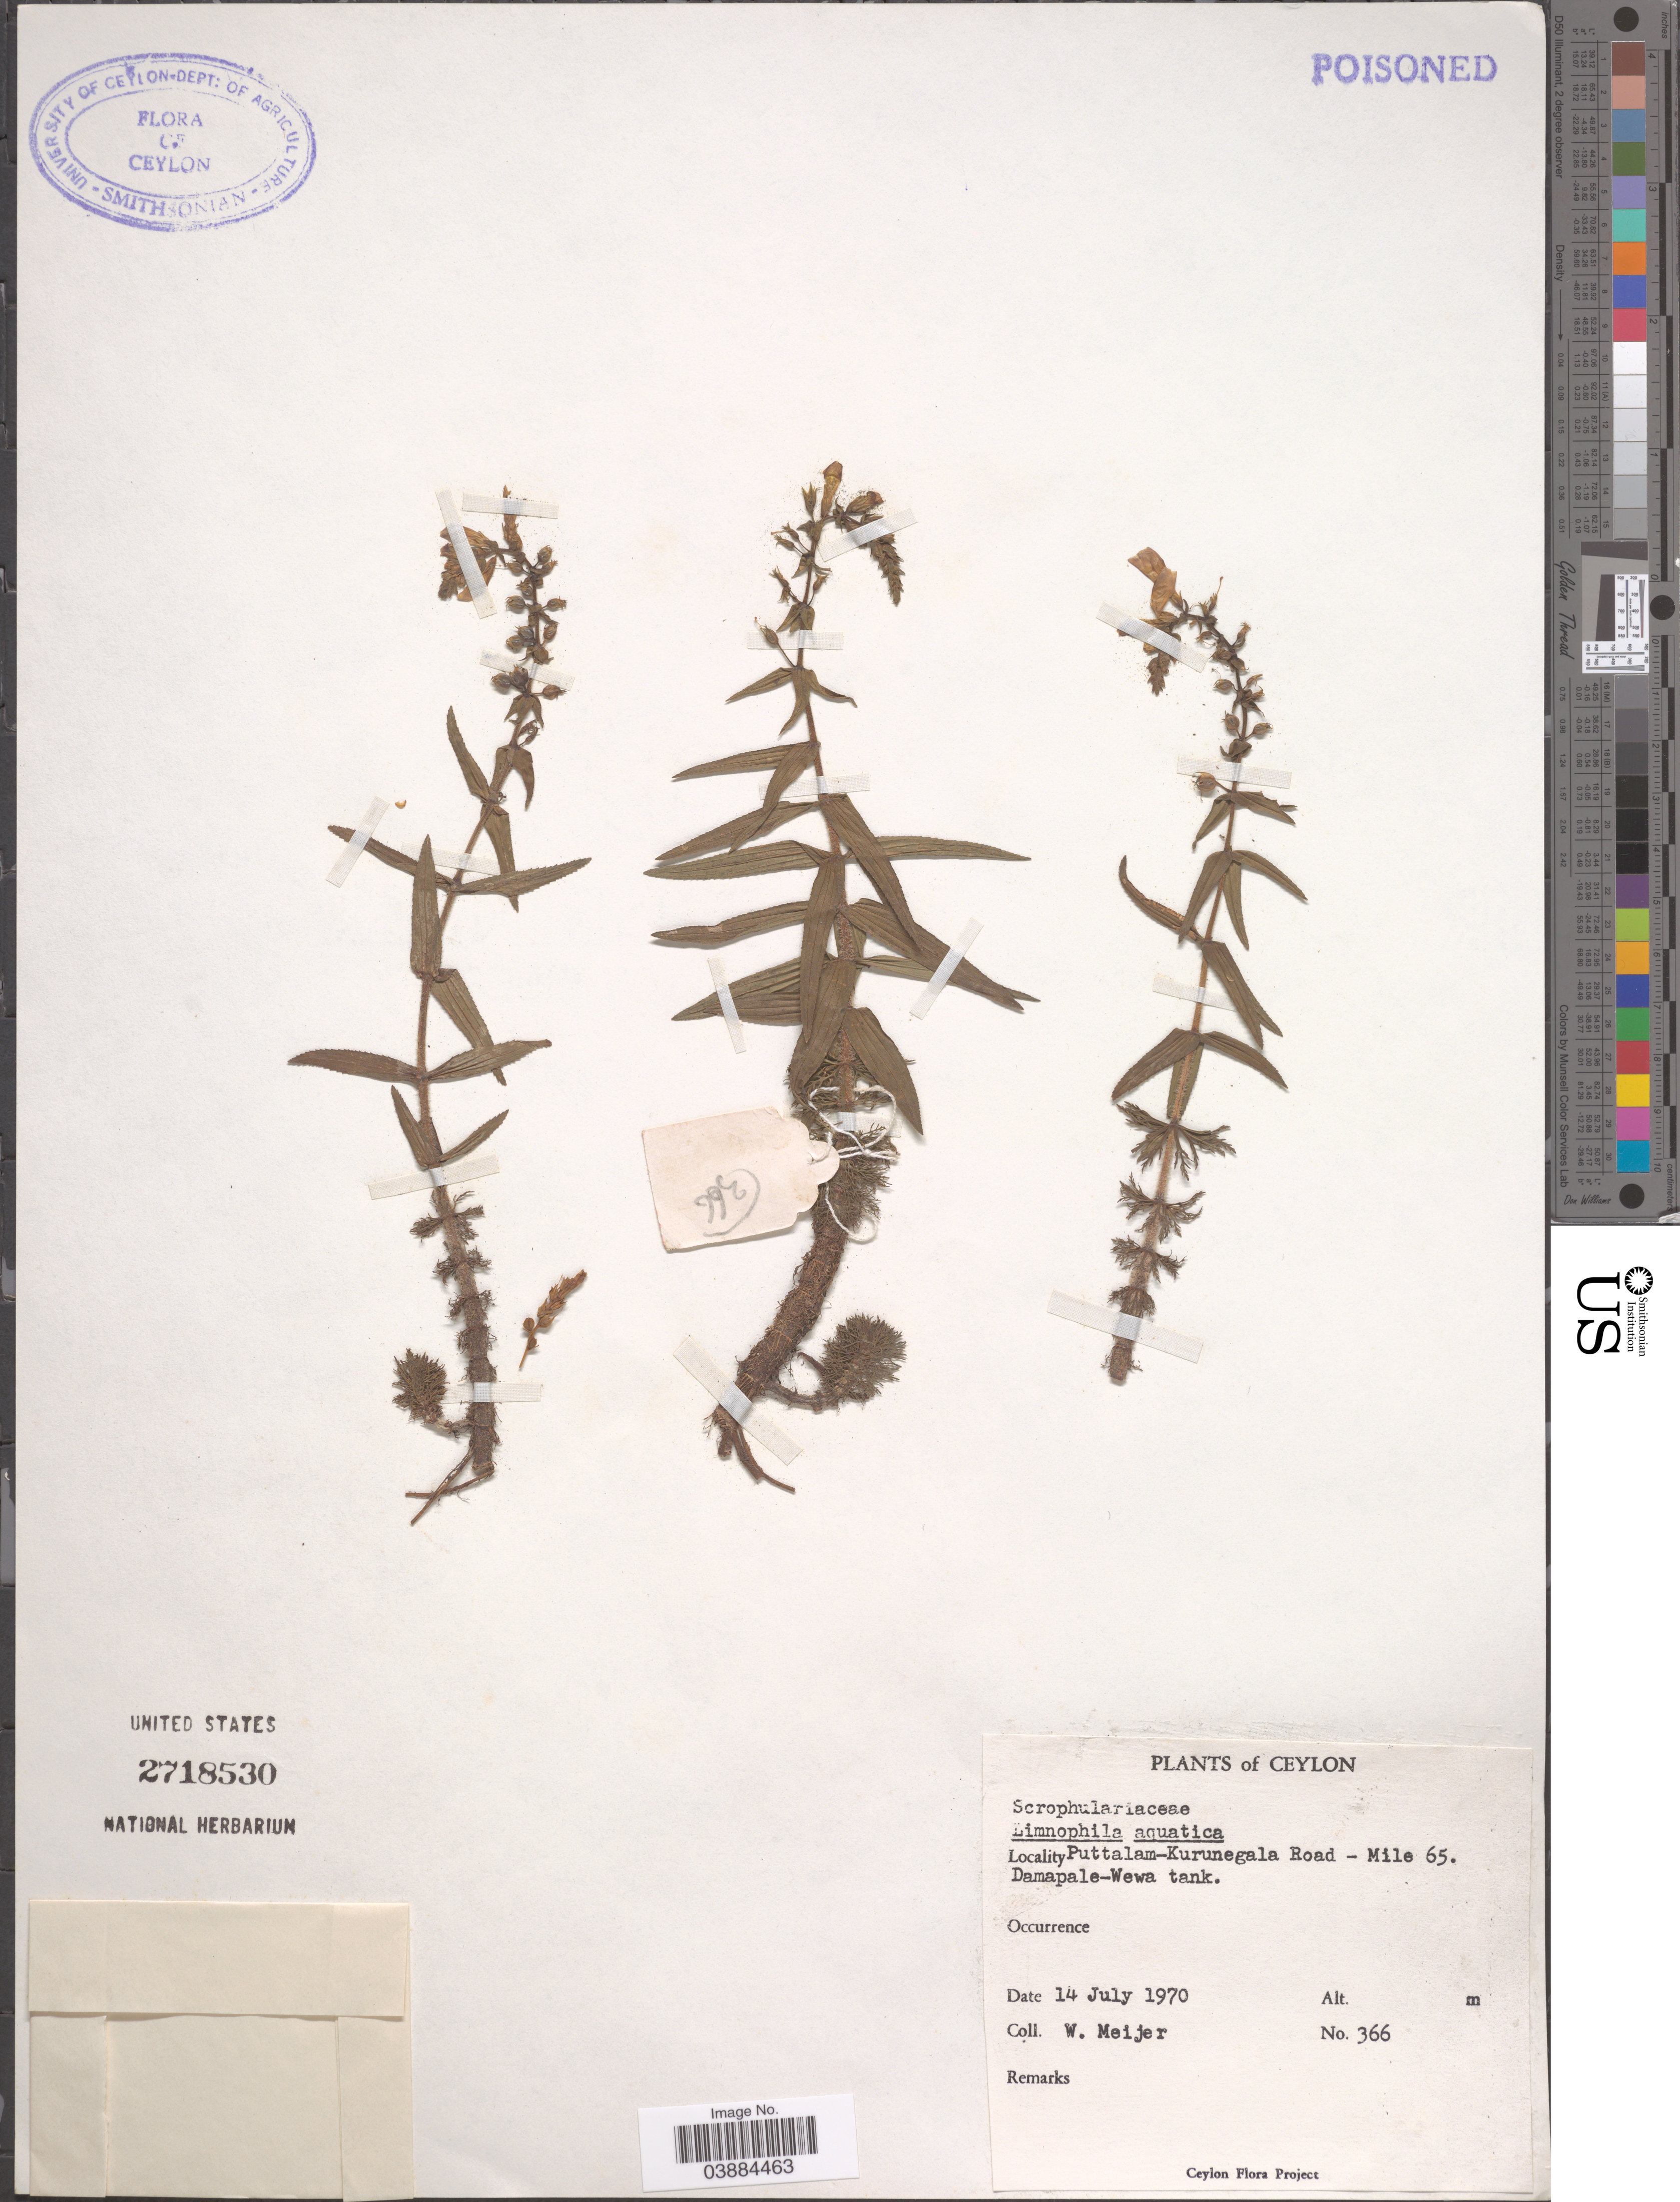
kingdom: Plantae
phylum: Tracheophyta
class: Magnoliopsida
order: Lamiales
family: Plantaginaceae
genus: Limnophila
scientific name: Limnophila aquatica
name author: (Willd.) Santapau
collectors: W. Meijer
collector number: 366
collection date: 1970-07-14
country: Sri Lanka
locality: Ceylon. Puttalam-Kurunegala Road - Mile 65. Damapale-Wewa tank.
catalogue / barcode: US 2718530